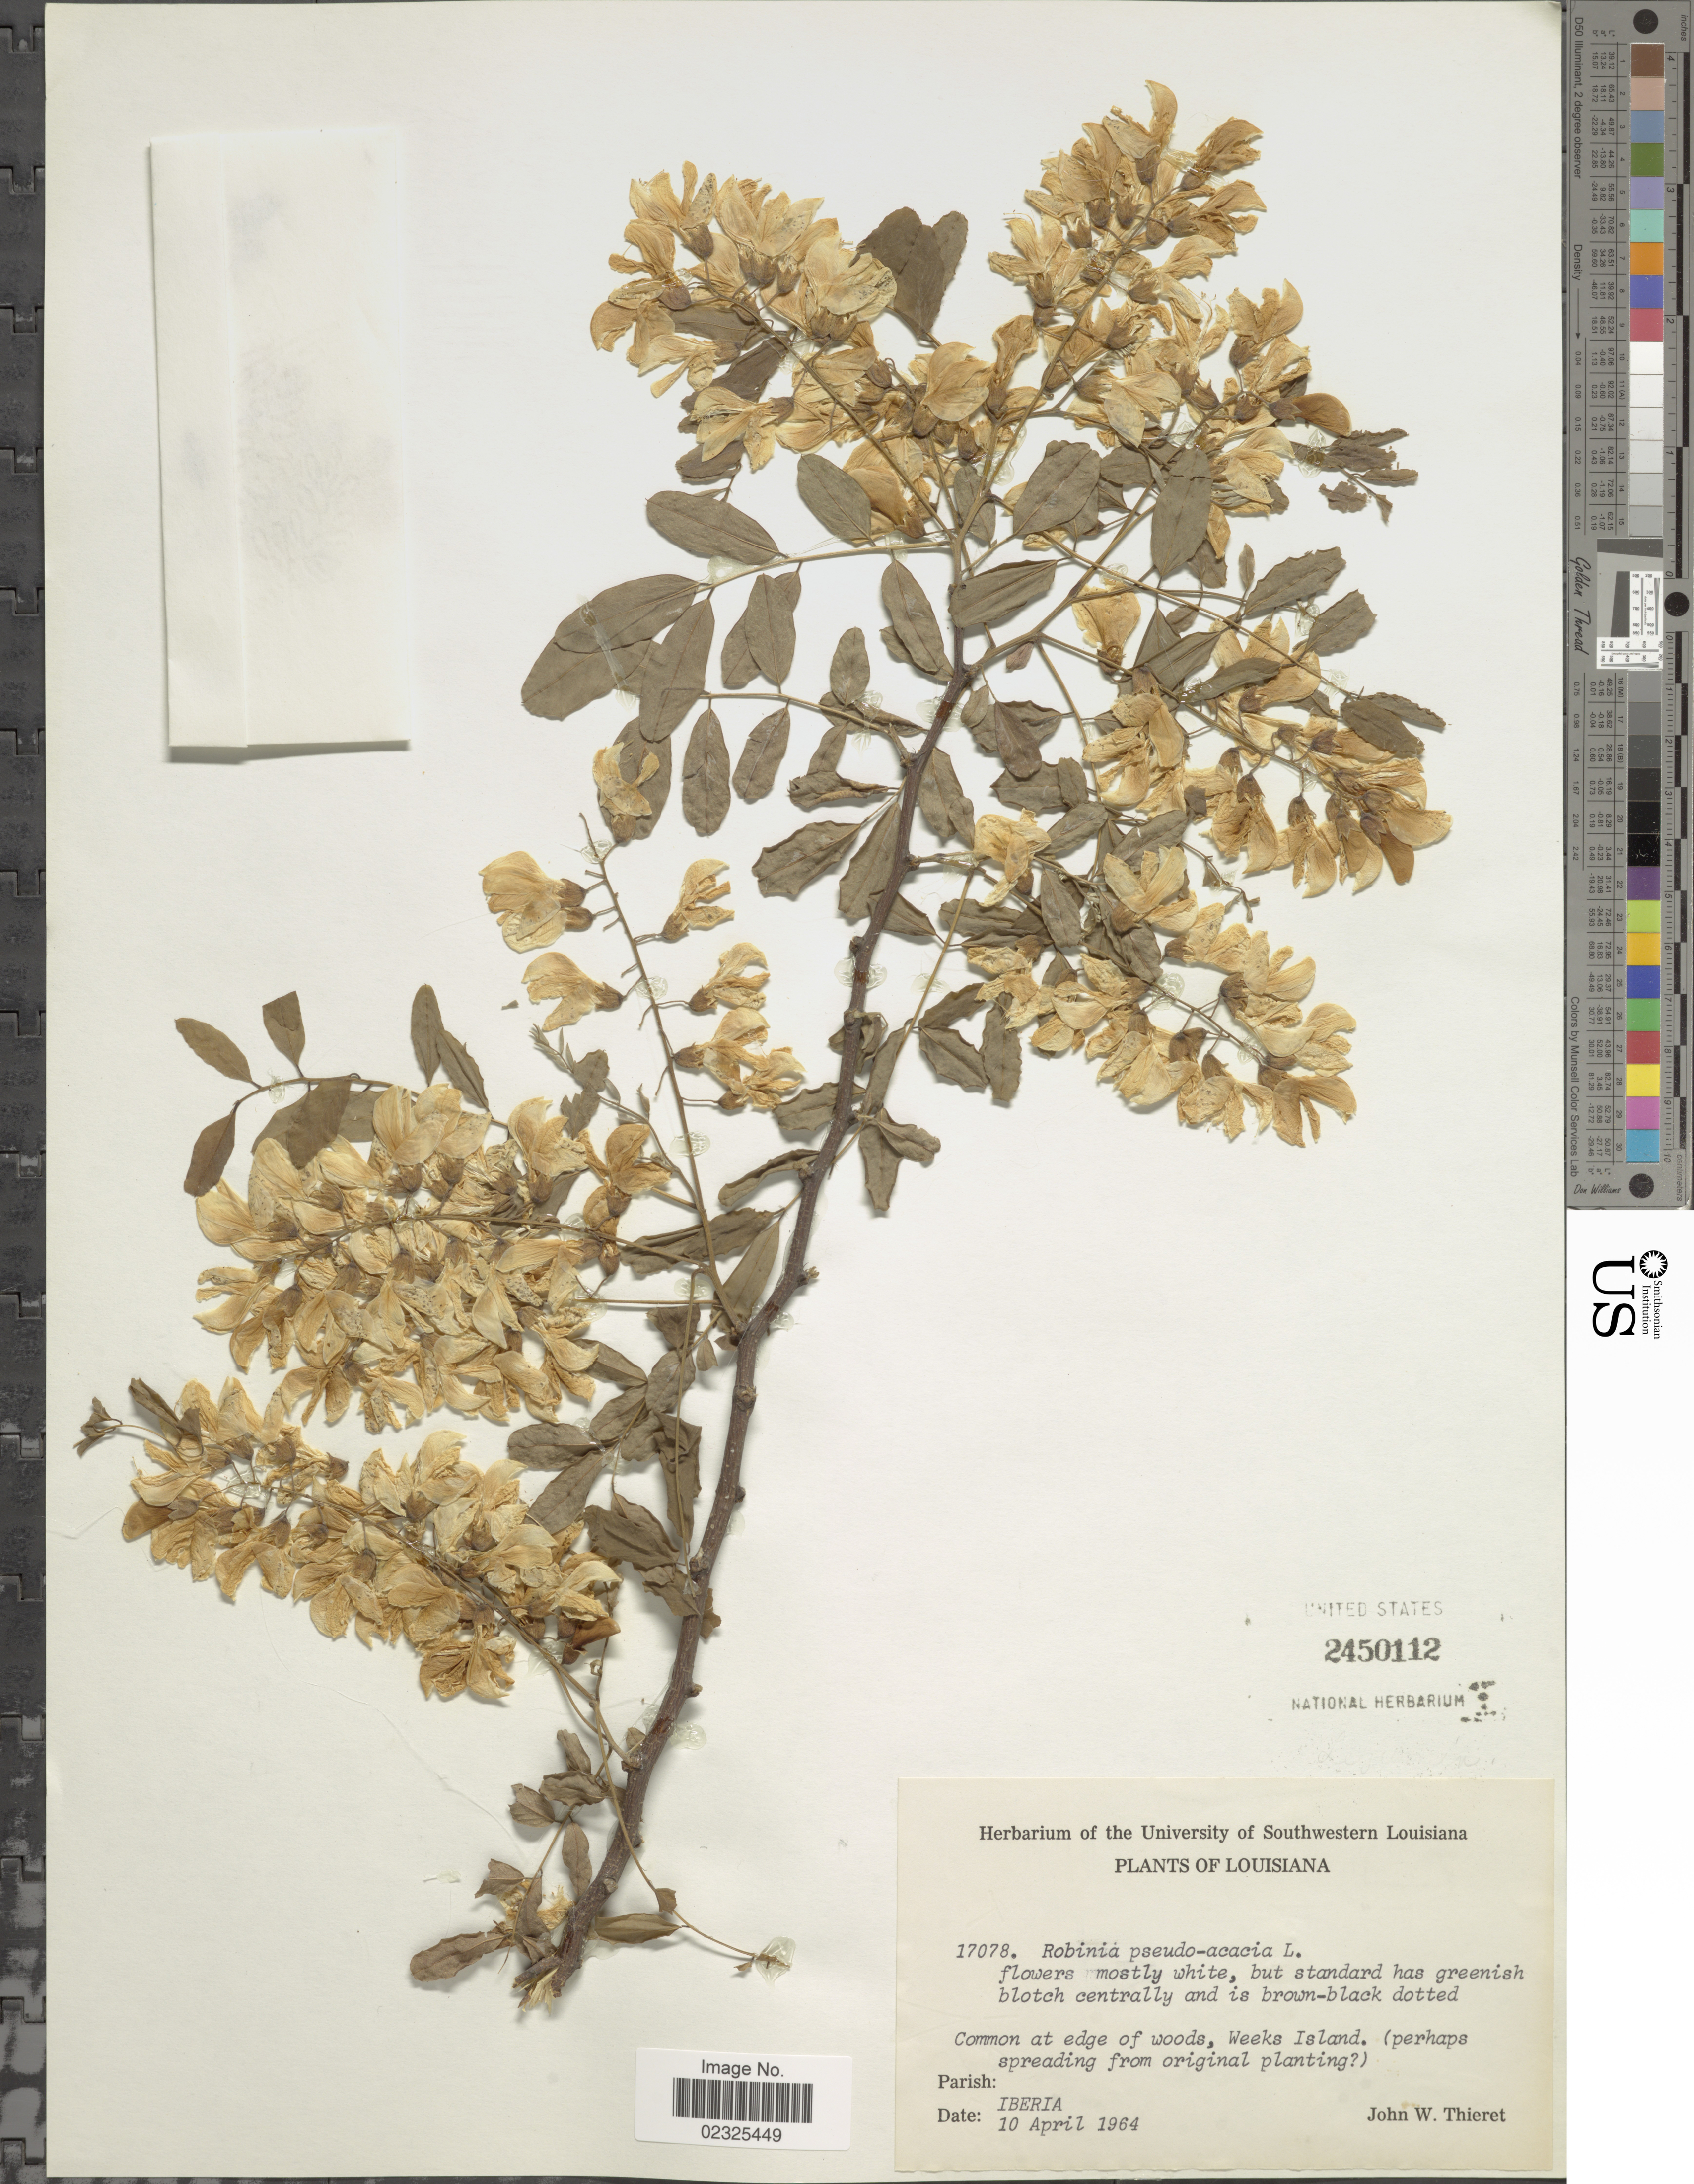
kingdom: Plantae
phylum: Tracheophyta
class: Magnoliopsida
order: Fabales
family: Fabaceae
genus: Robinia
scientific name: Robinia pseudoacacia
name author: L.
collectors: J. W. Thieret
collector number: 17078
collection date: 1964-04-10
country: United States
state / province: Louisiana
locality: At edge of woods, Weeks Island, Parish: Iberia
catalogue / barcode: US 2450112